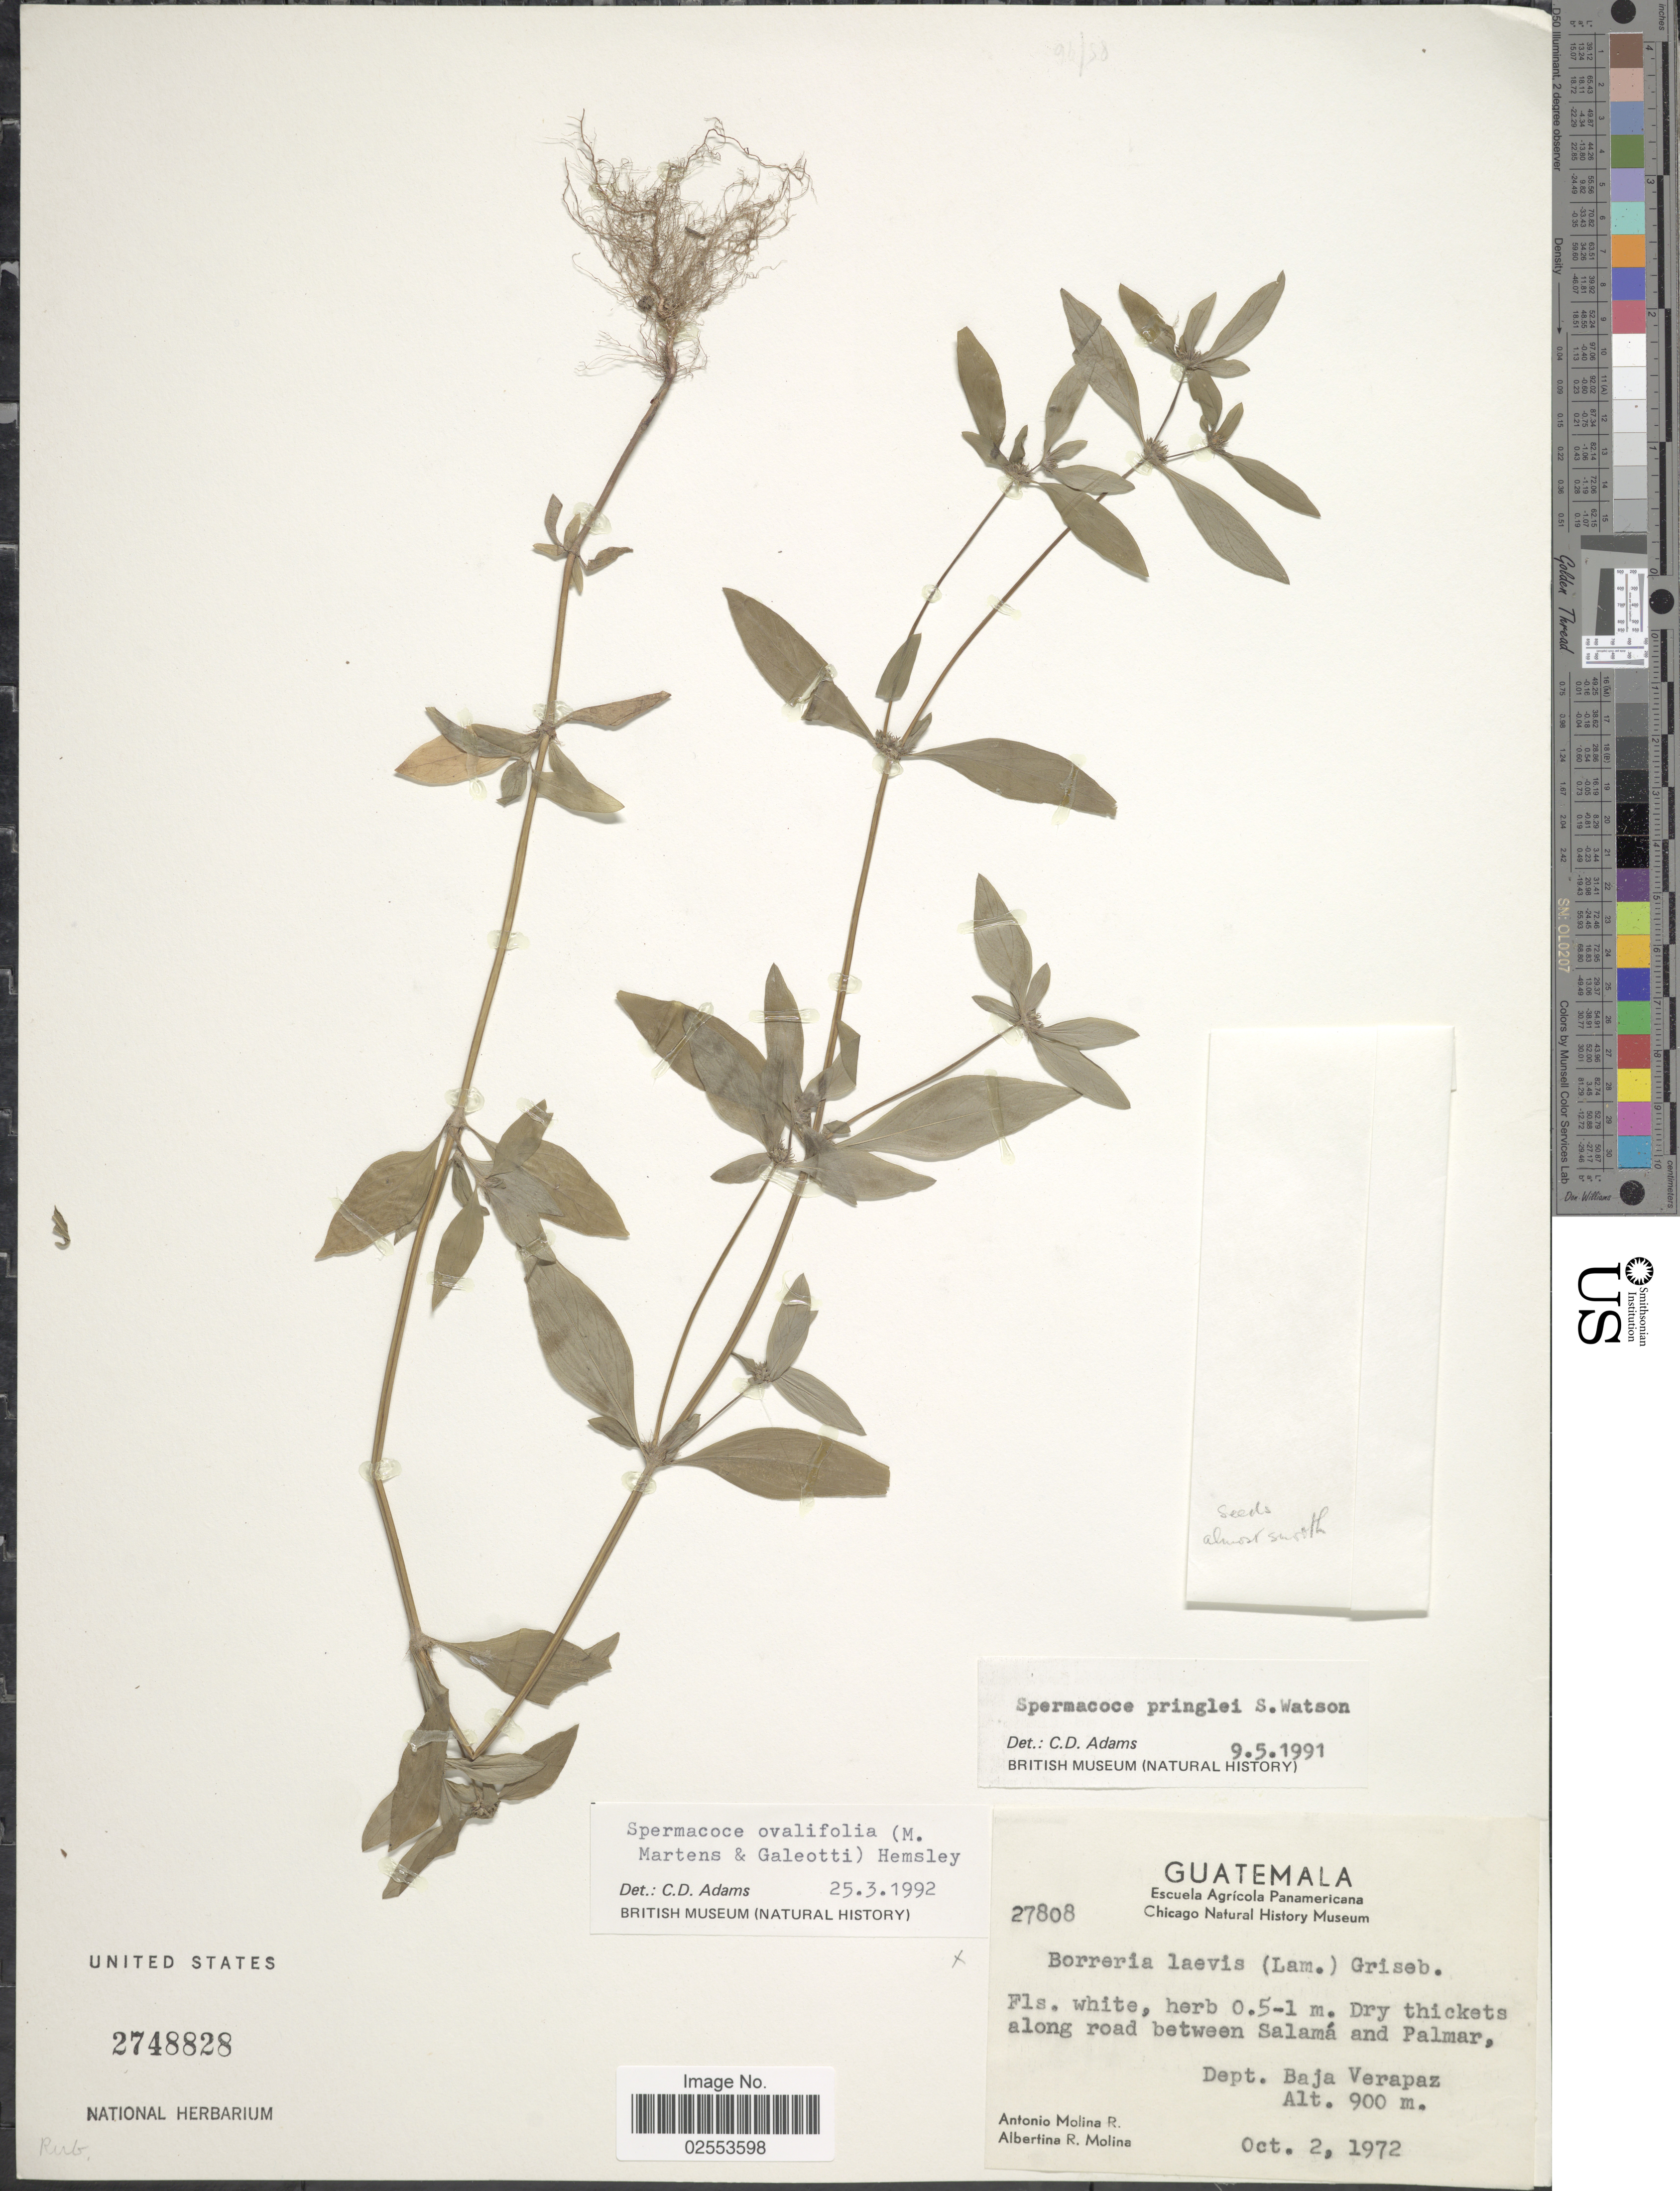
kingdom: Plantae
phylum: Tracheophyta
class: Magnoliopsida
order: Gentianales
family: Rubiaceae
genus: Spermacoce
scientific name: Spermacoce ovalifolia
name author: (M. Martens & Galeotti) Hemsl.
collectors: A. Molina R. & A. R. Molina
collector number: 27808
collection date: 1972-10-02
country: Guatemala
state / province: Baja Verapaz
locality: Along road between Salamá and Palmar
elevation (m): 900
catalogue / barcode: US 2748828